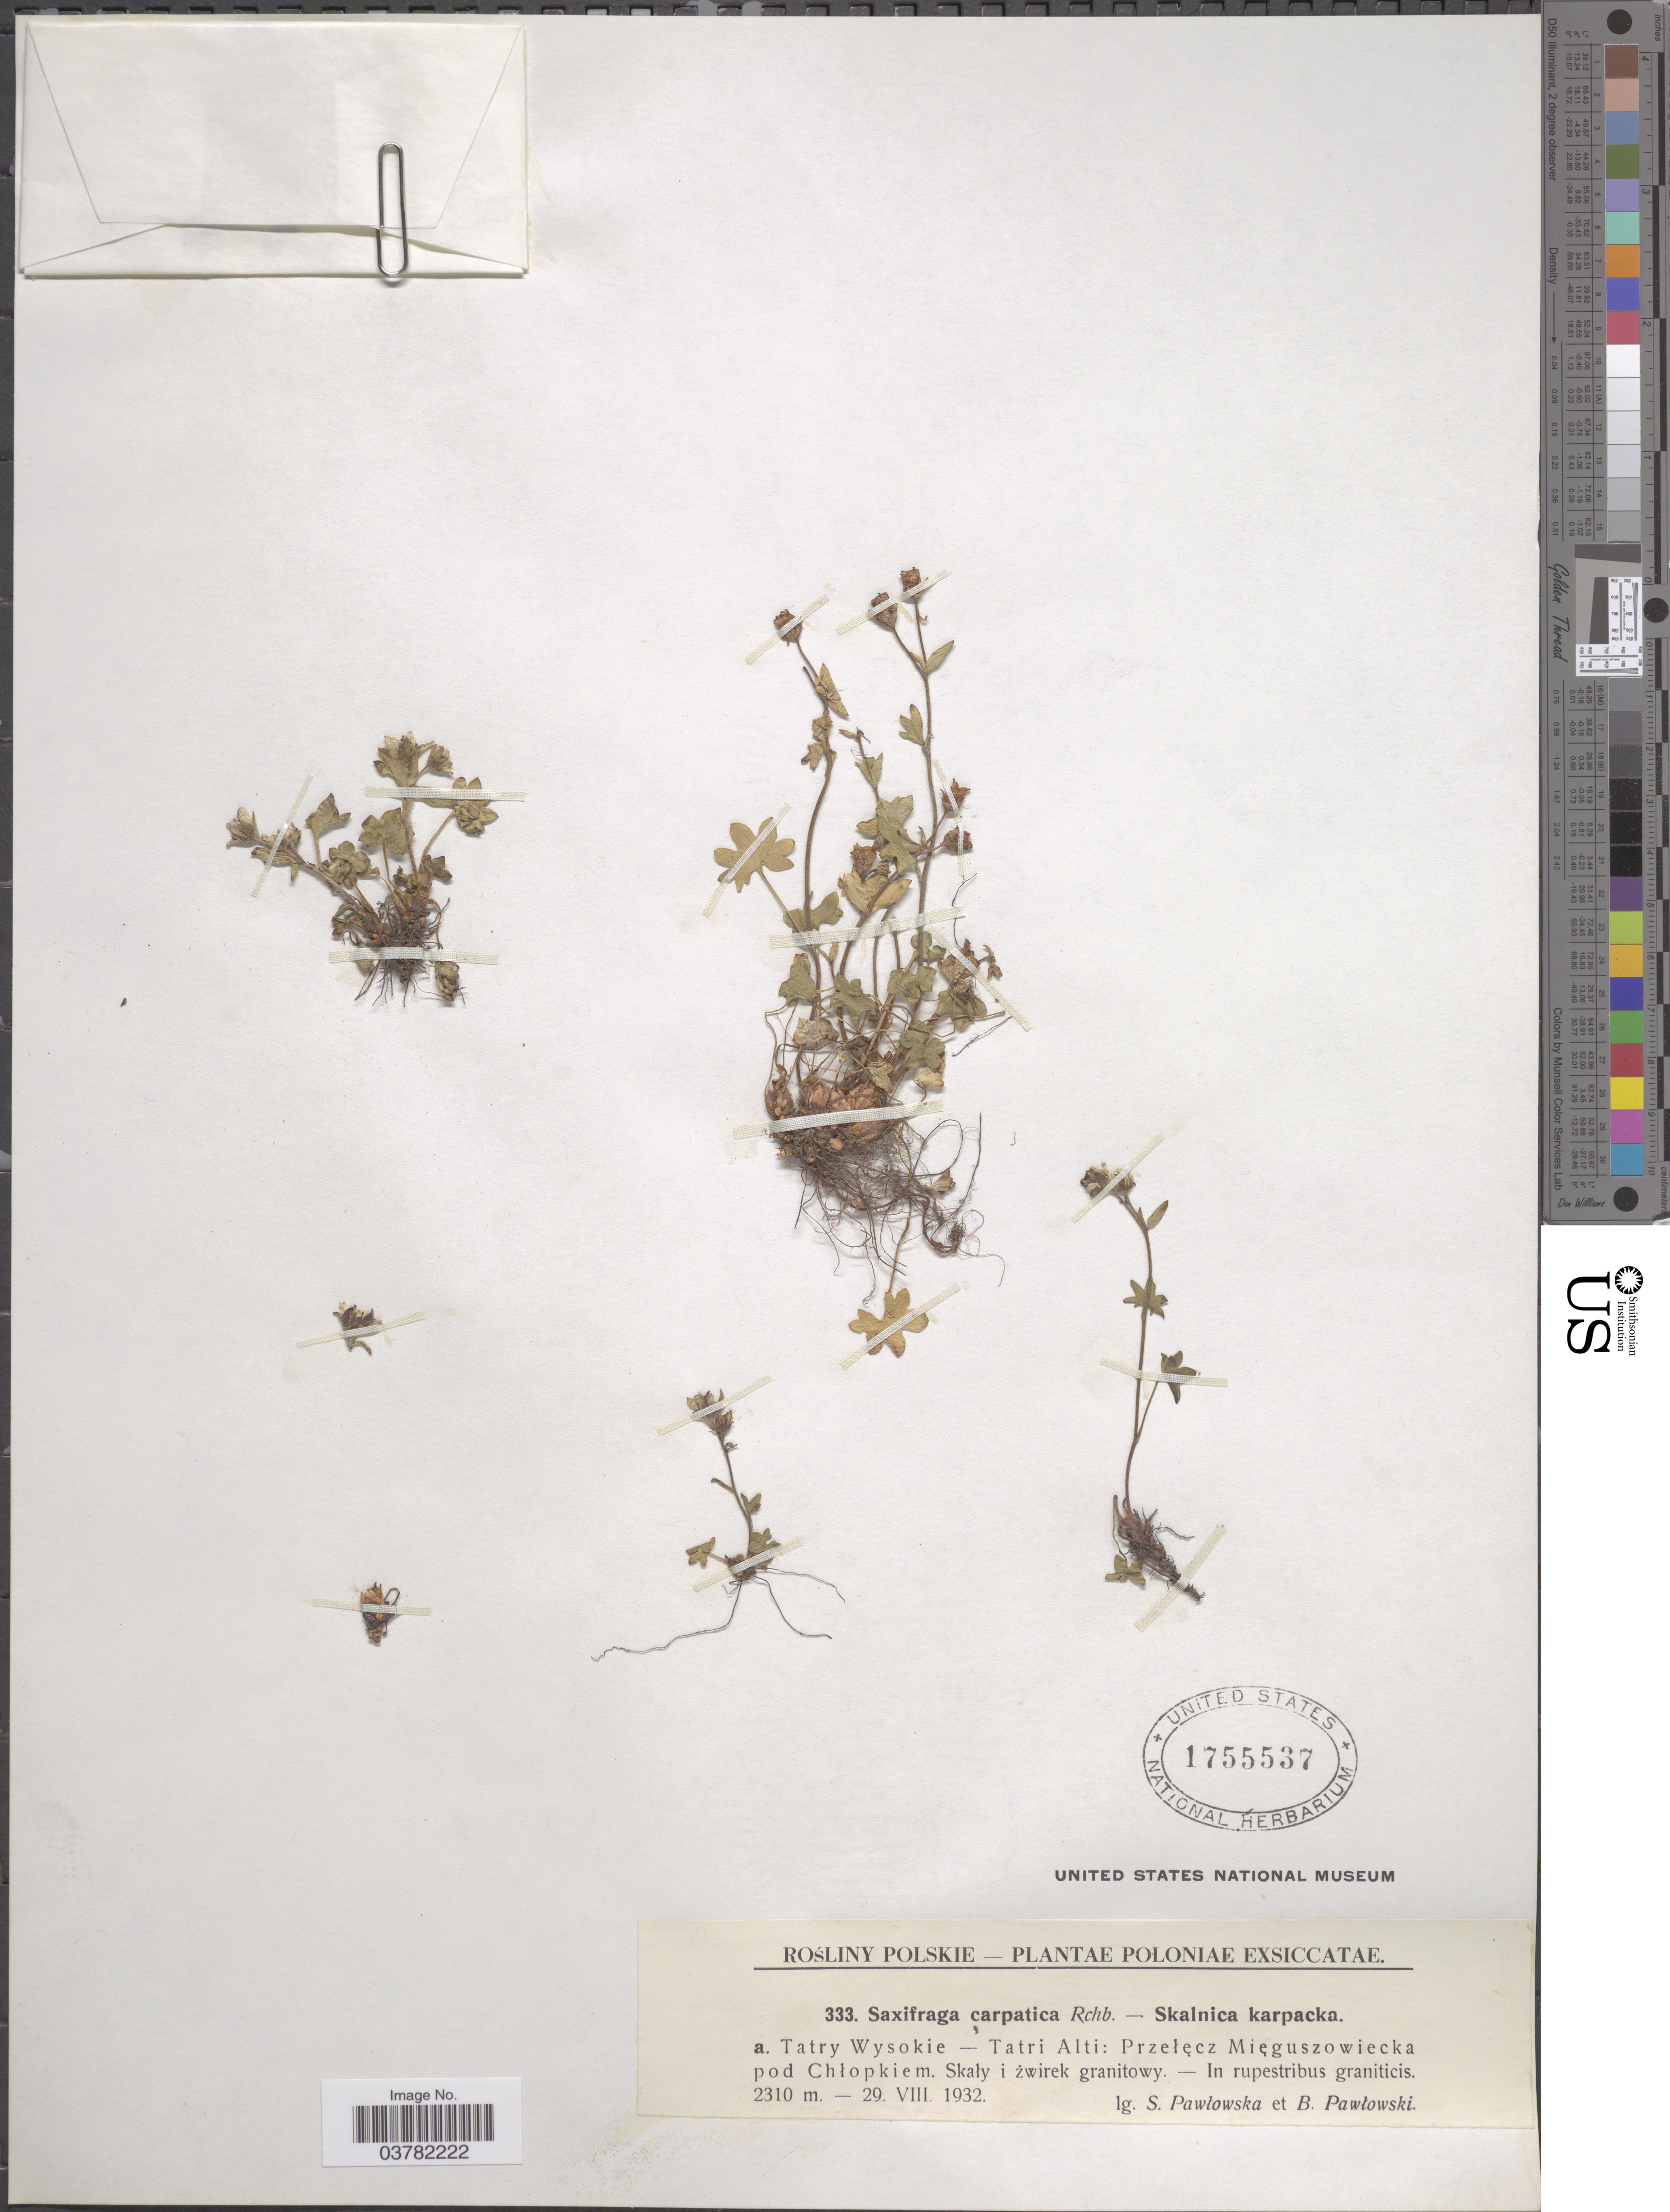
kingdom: Plantae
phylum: Tracheophyta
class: Magnoliopsida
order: Saxifragales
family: Saxifragaceae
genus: Saxifraga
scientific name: Saxifraga carpatica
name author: Sternb.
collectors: S. Pawlowska & B. Pawlowski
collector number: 333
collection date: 1932-08-29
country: Poland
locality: Poloniae. In rupestribus granitics.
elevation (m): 2310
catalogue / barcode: US 1755537